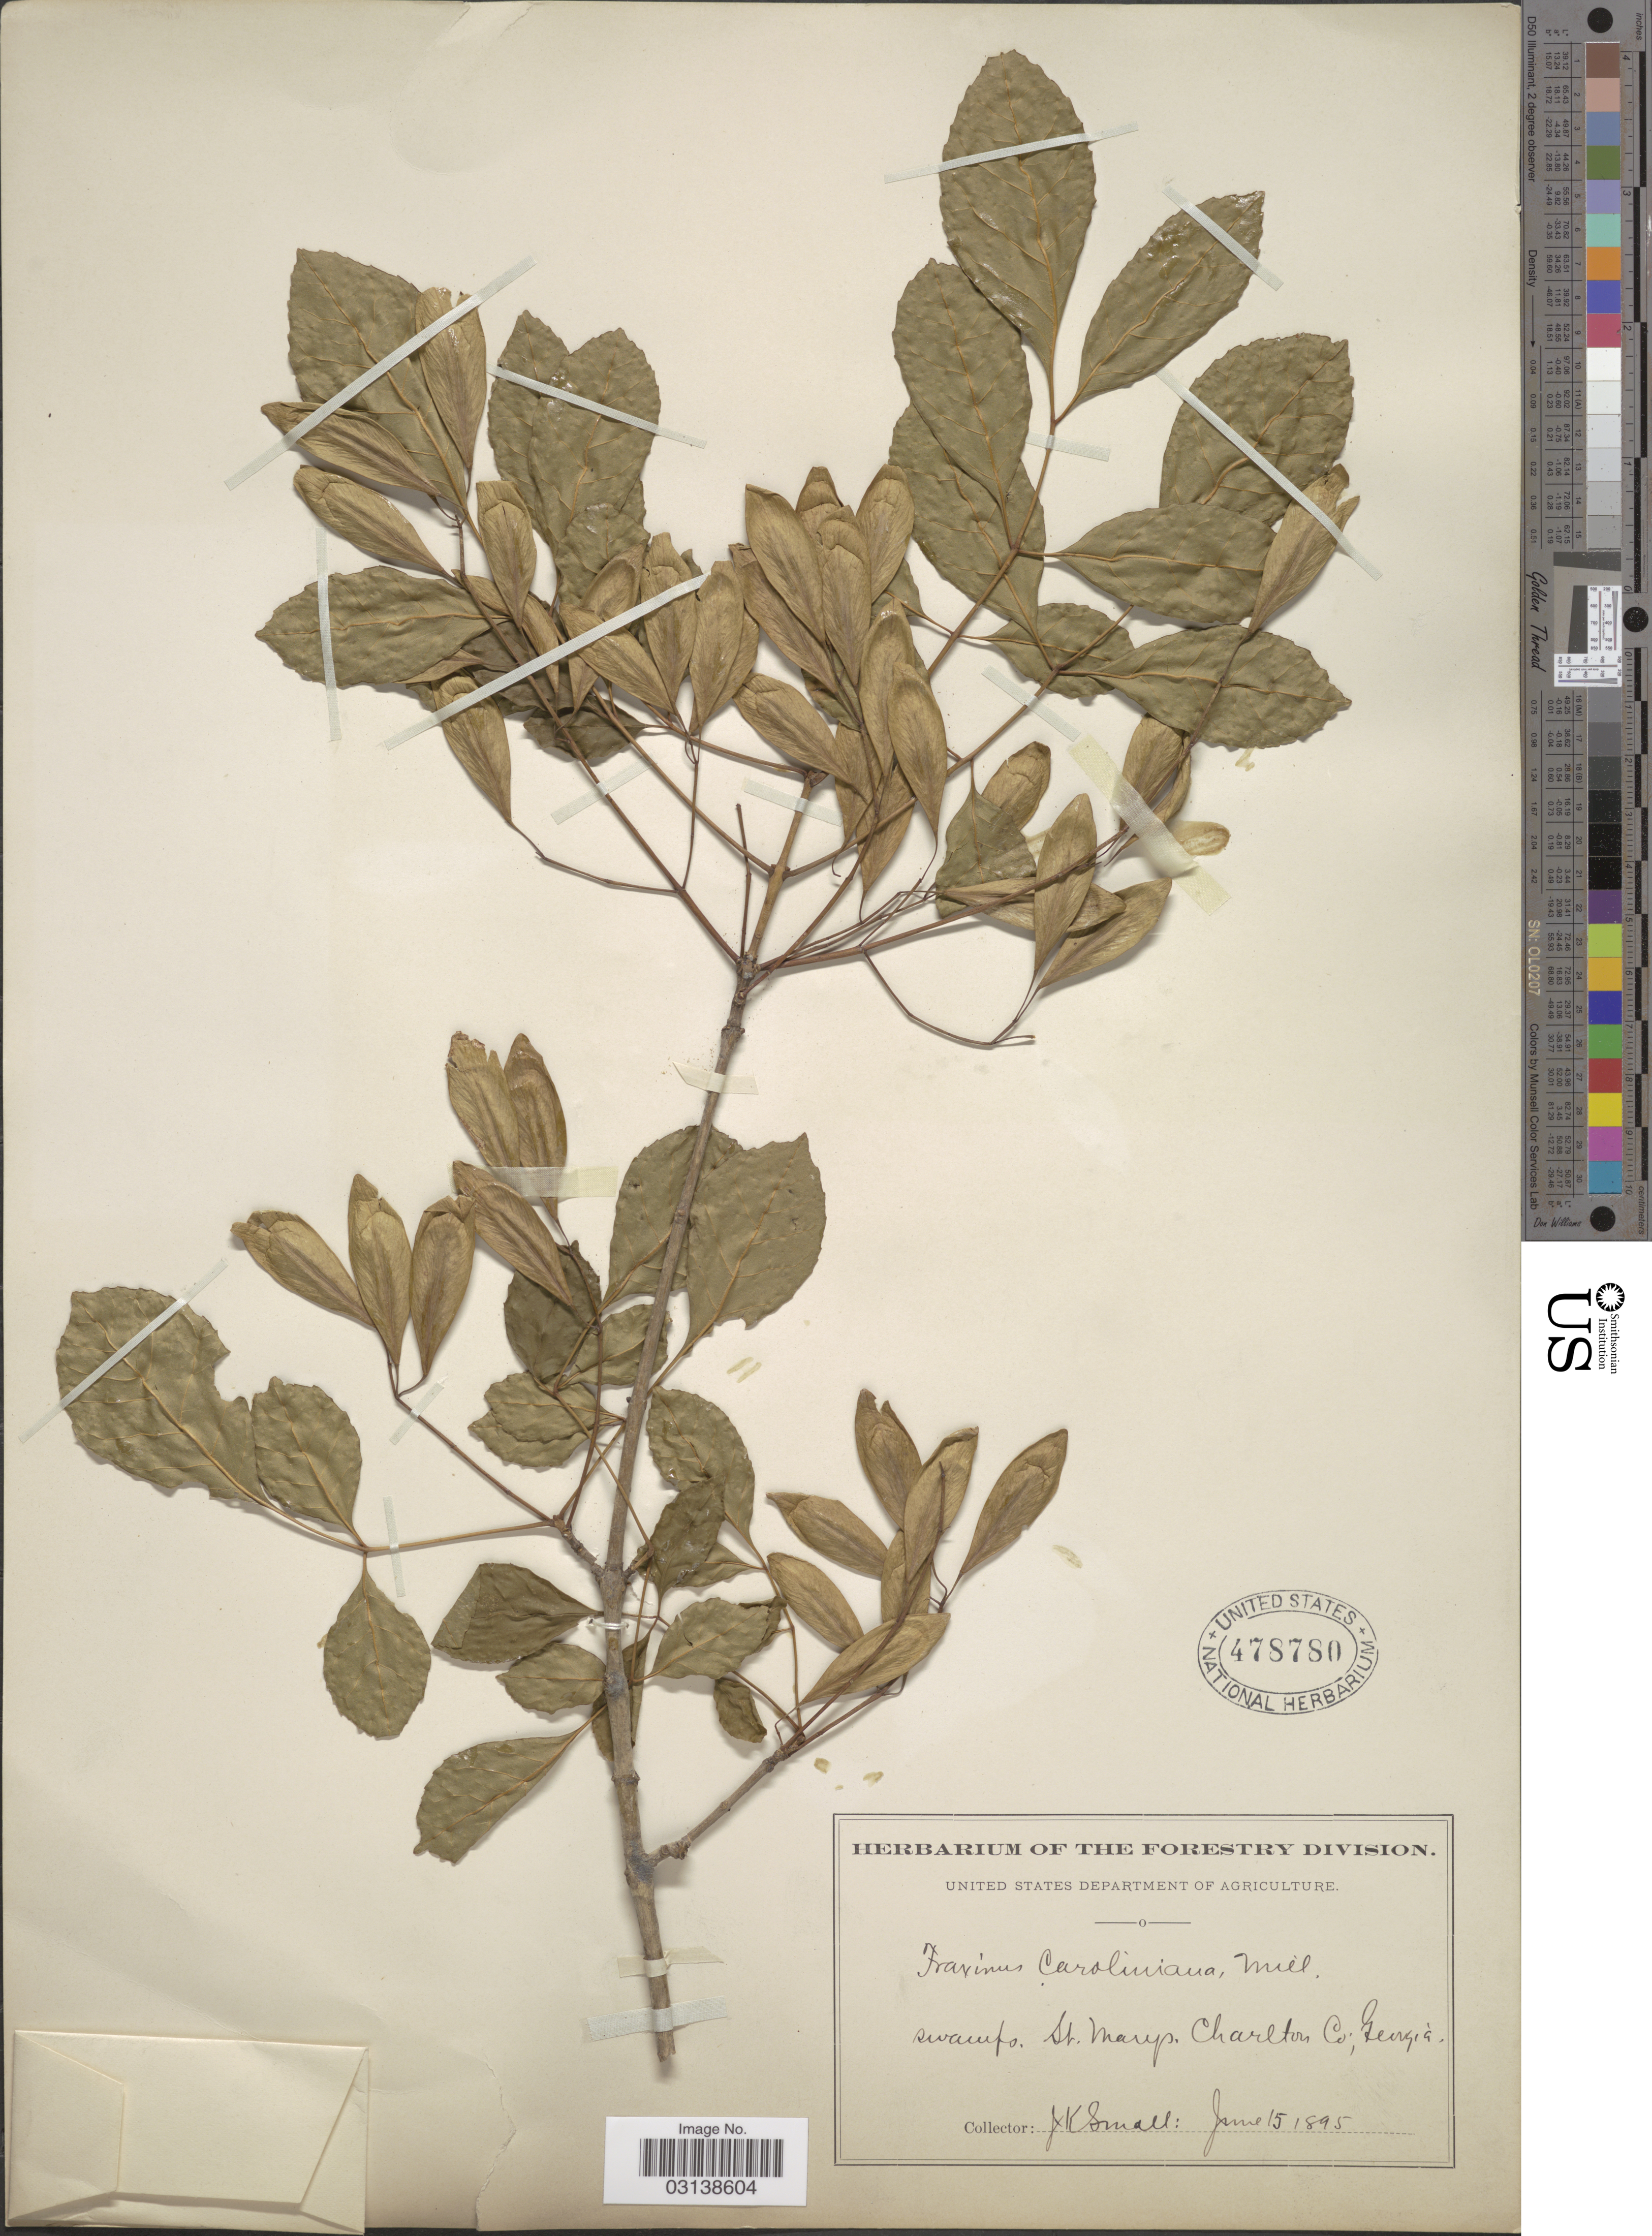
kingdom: Plantae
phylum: Tracheophyta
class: Magnoliopsida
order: Lamiales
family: Oleaceae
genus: Fraxinus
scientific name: Fraxinus caroliniana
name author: Mill.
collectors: J. K. Small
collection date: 1895-06-15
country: United States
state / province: Georgia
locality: Swamps. St. Marys, Charlton Co.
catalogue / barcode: US 478780